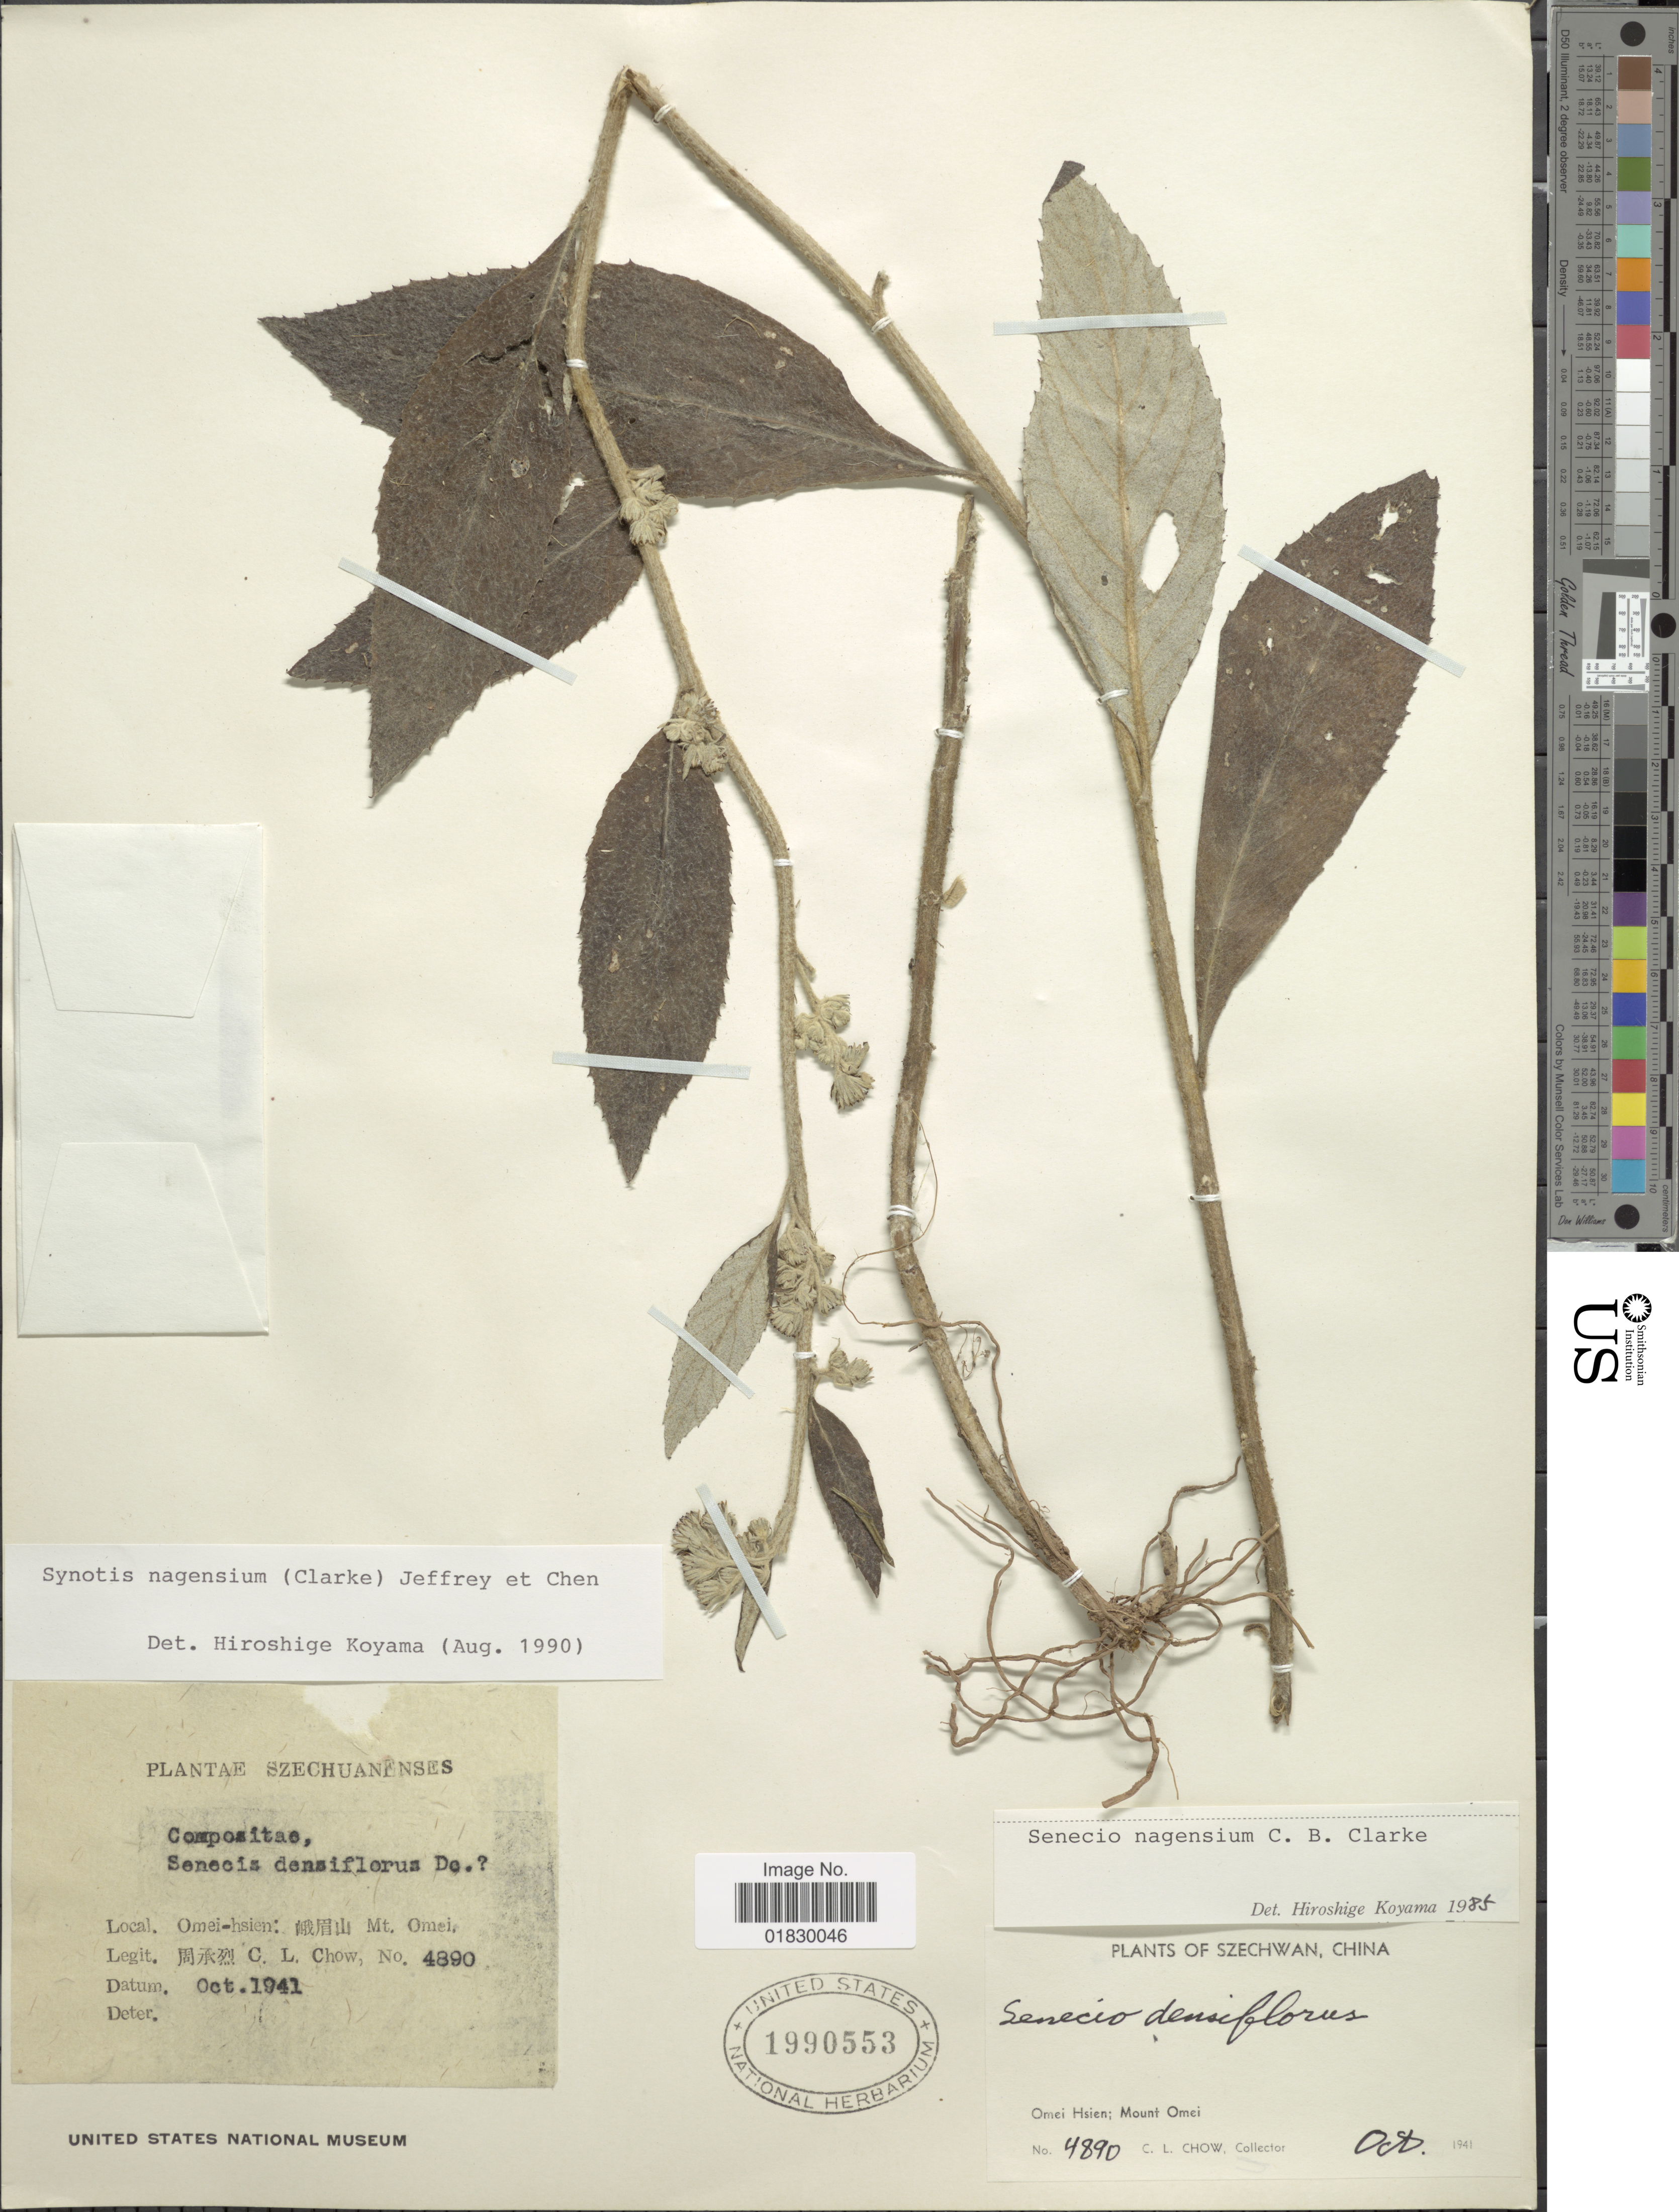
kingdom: Plantae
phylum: Tracheophyta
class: Magnoliopsida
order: Asterales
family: Asteraceae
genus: Synotis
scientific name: Synotis nagensium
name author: (C.B. Clarke) C. Jeffrey & Y.L. Chen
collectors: C. Chow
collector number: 4890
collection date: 1941-10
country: China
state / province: Sichuan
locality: Szechwan, China, Omei Hsien: Mount Omei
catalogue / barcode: US 1990553